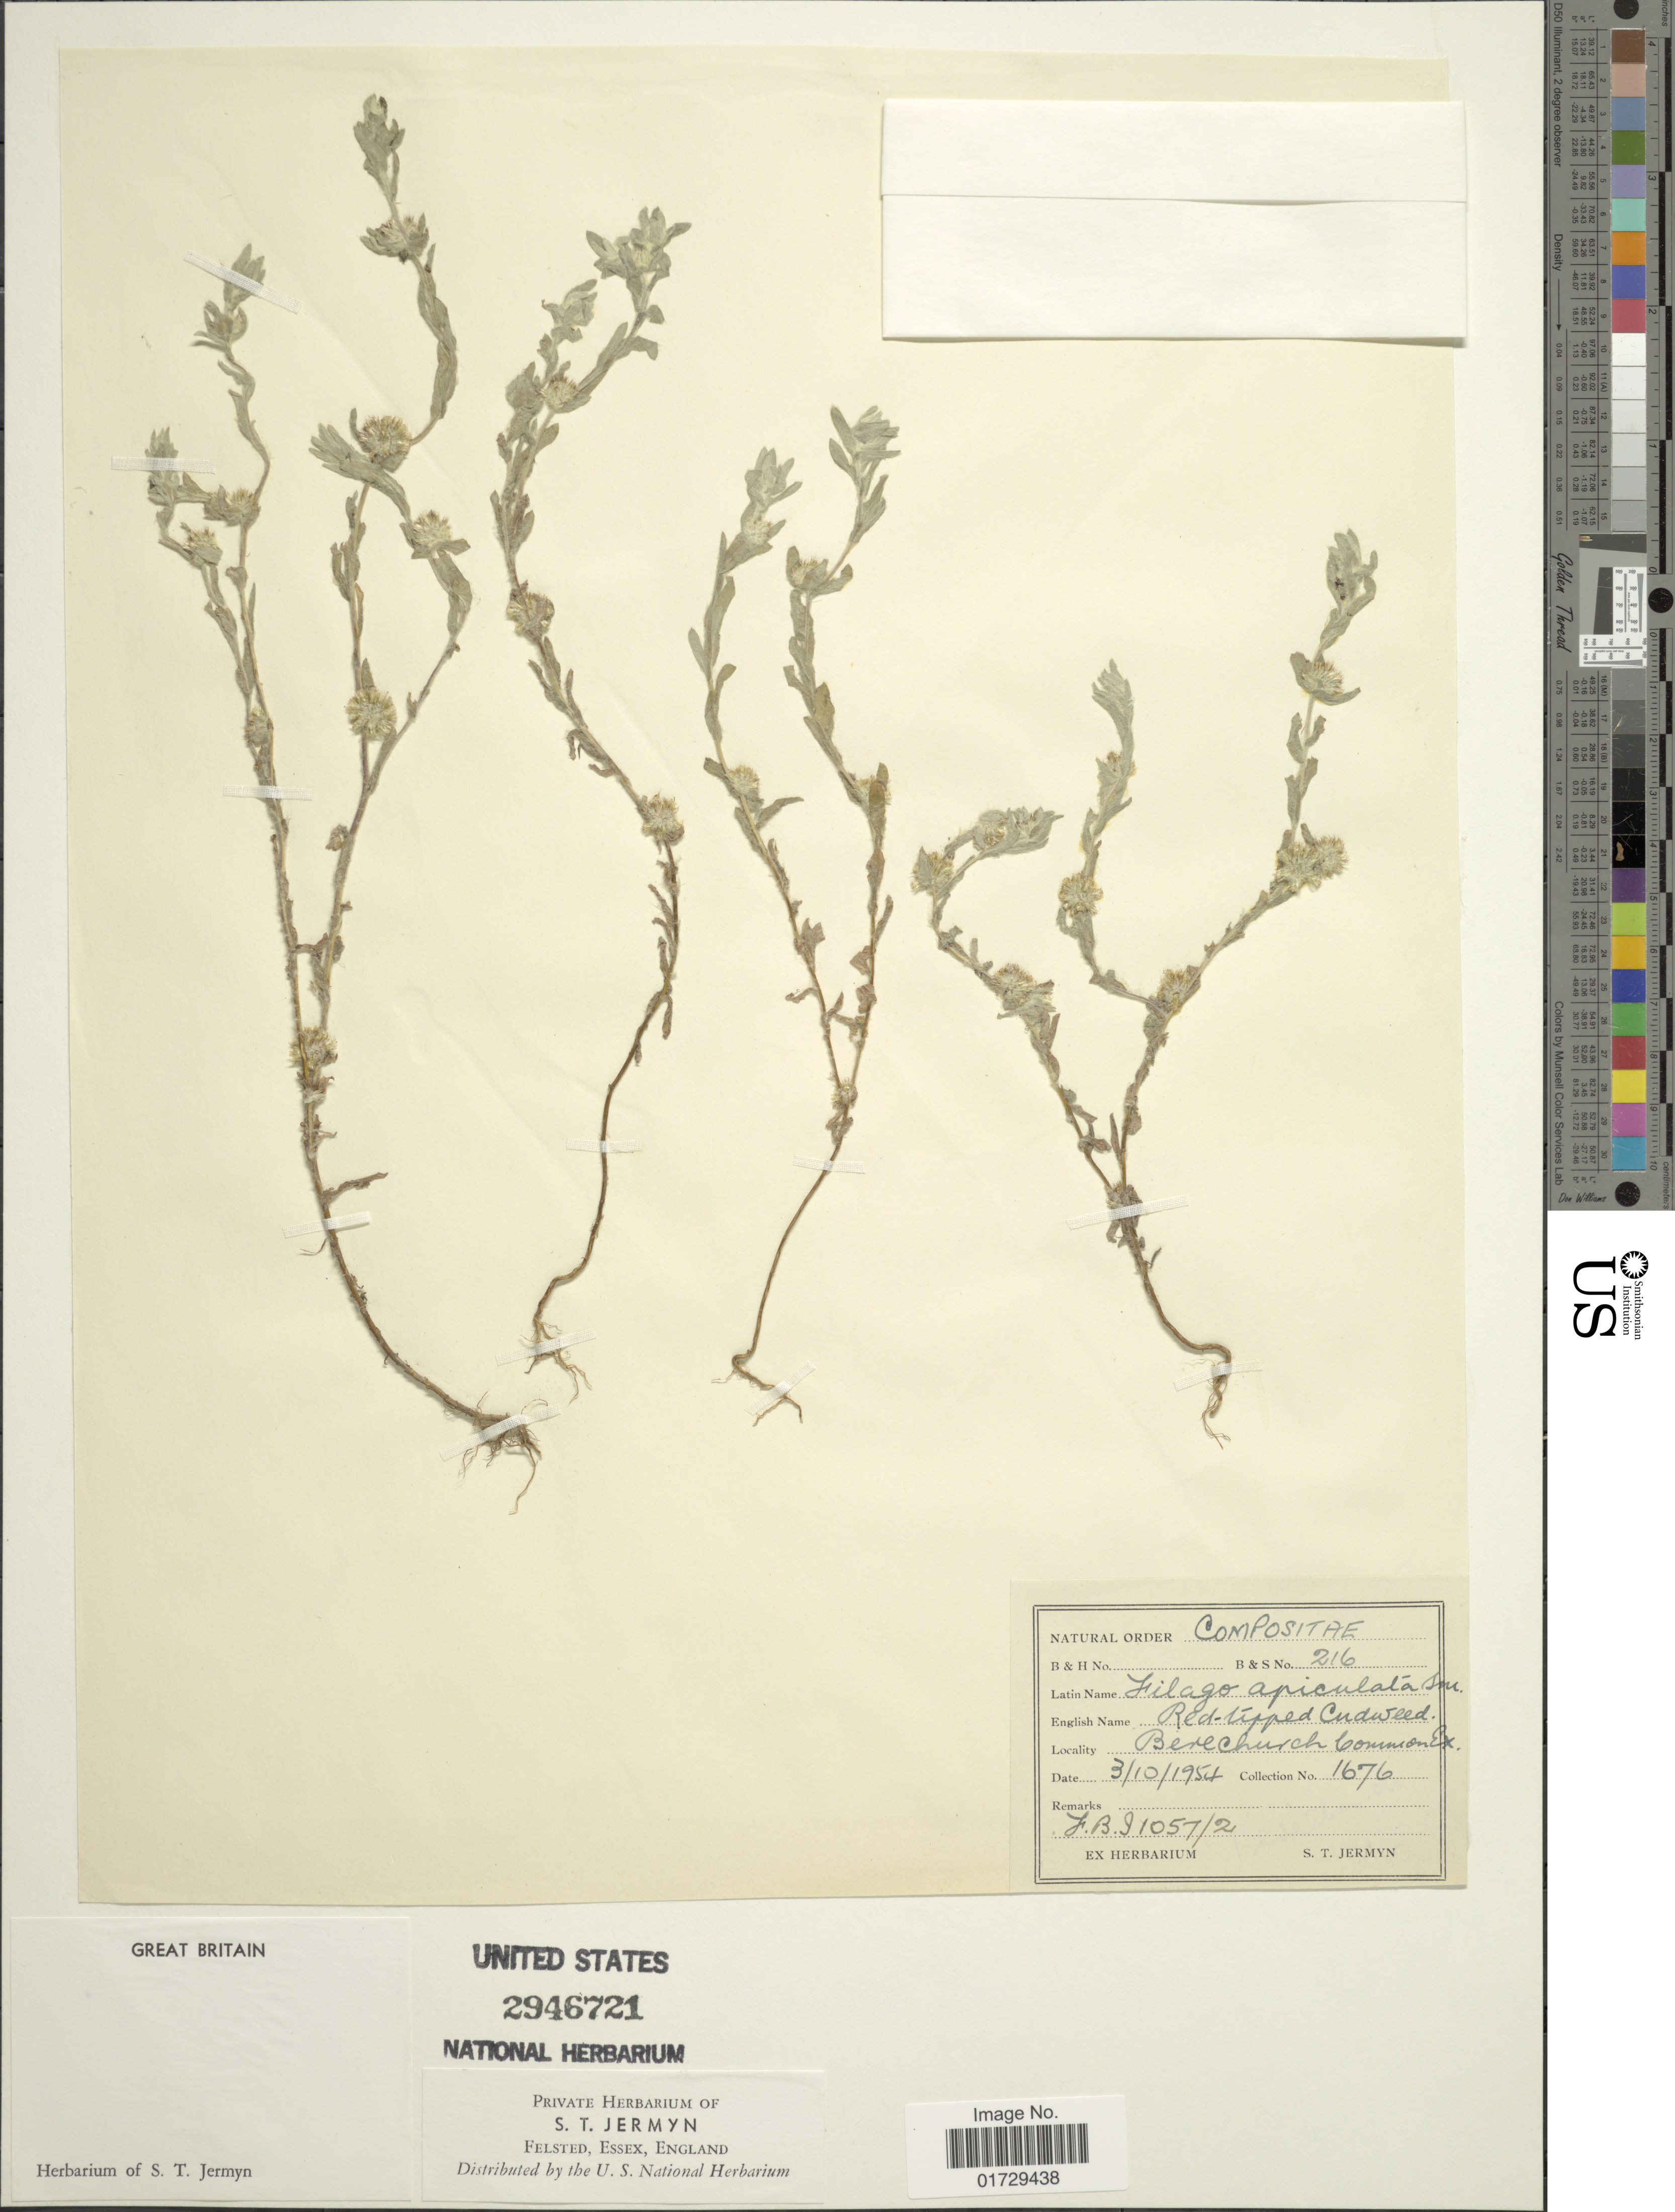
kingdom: Plantae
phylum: Tracheophyta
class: Magnoliopsida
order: Asterales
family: Asteraceae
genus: Filago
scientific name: Filago apiculata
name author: G.E. Sm. ex Bab.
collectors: S. Jermyn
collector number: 1676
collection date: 1954-10-03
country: United Kingdom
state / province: England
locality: Berechurch Common Ex.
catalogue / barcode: US 2946721